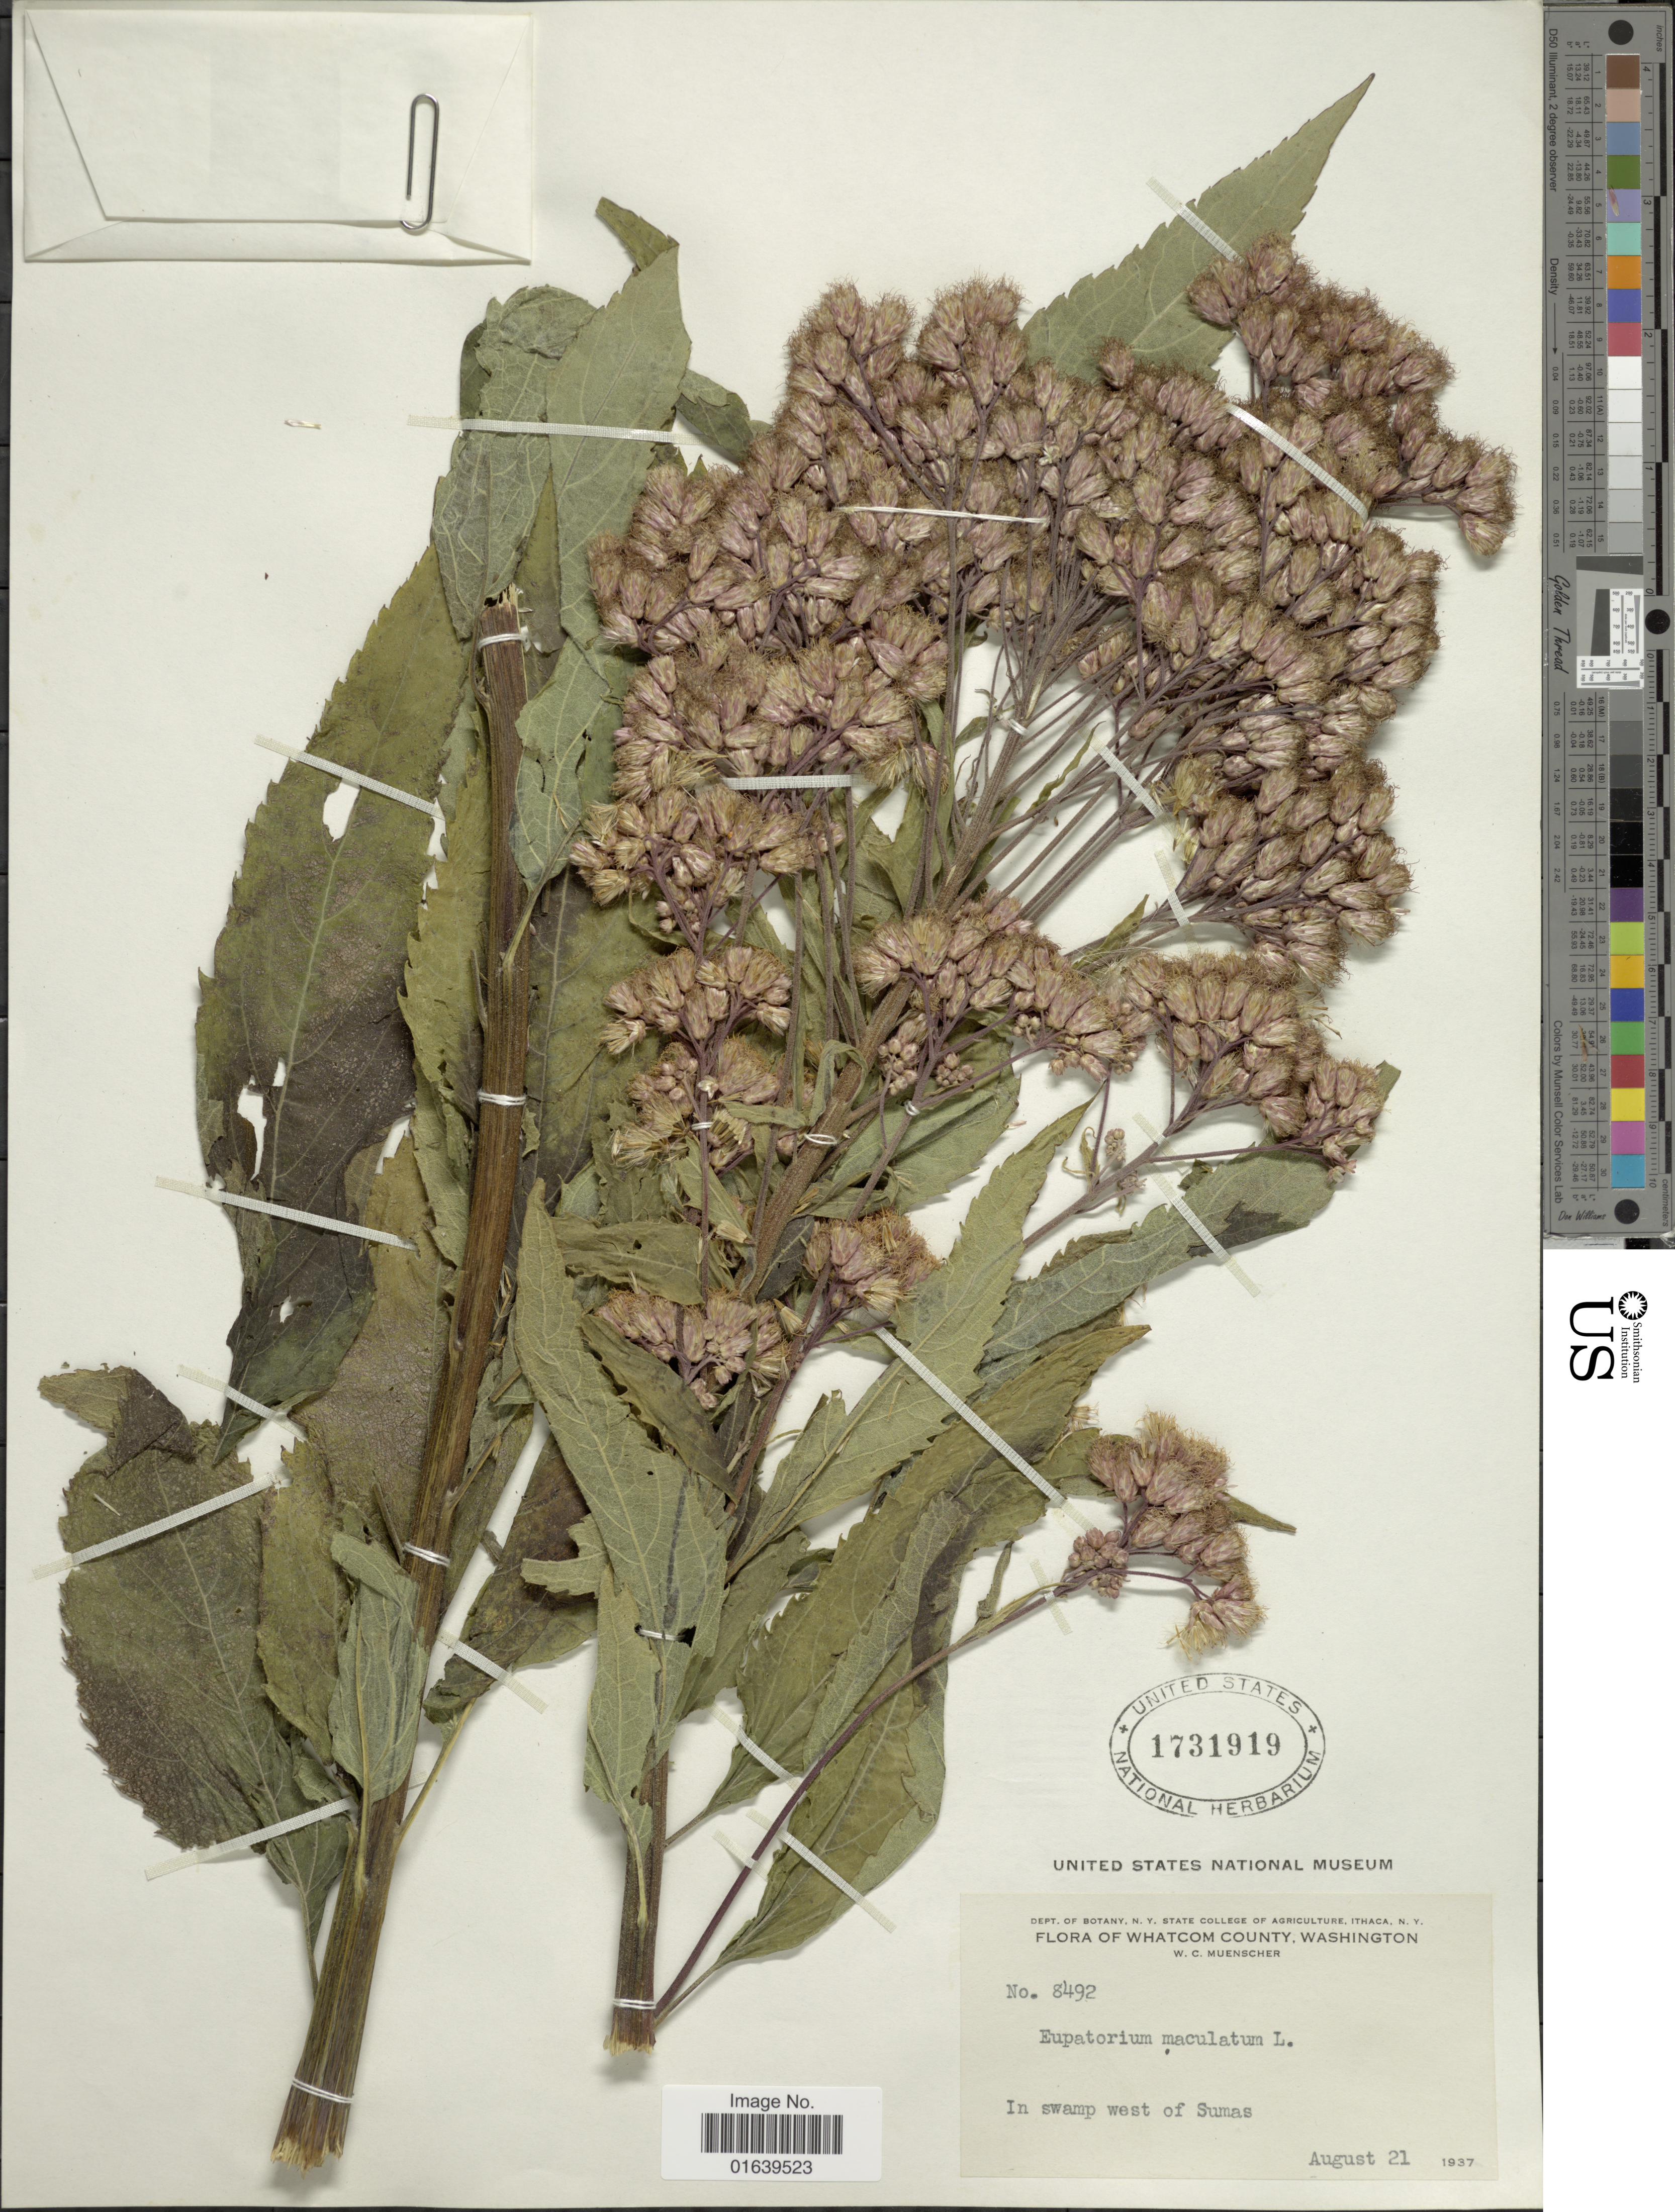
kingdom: Plantae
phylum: Tracheophyta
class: Magnoliopsida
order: Asterales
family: Asteraceae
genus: Eupatorium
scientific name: Eupatorium maculatum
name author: L.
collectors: W. Muenscher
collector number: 8492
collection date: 1937-08-21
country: United States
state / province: Washington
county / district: Whatcom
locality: Whatcom County, In swamp west of Sumas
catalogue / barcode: US 1731919